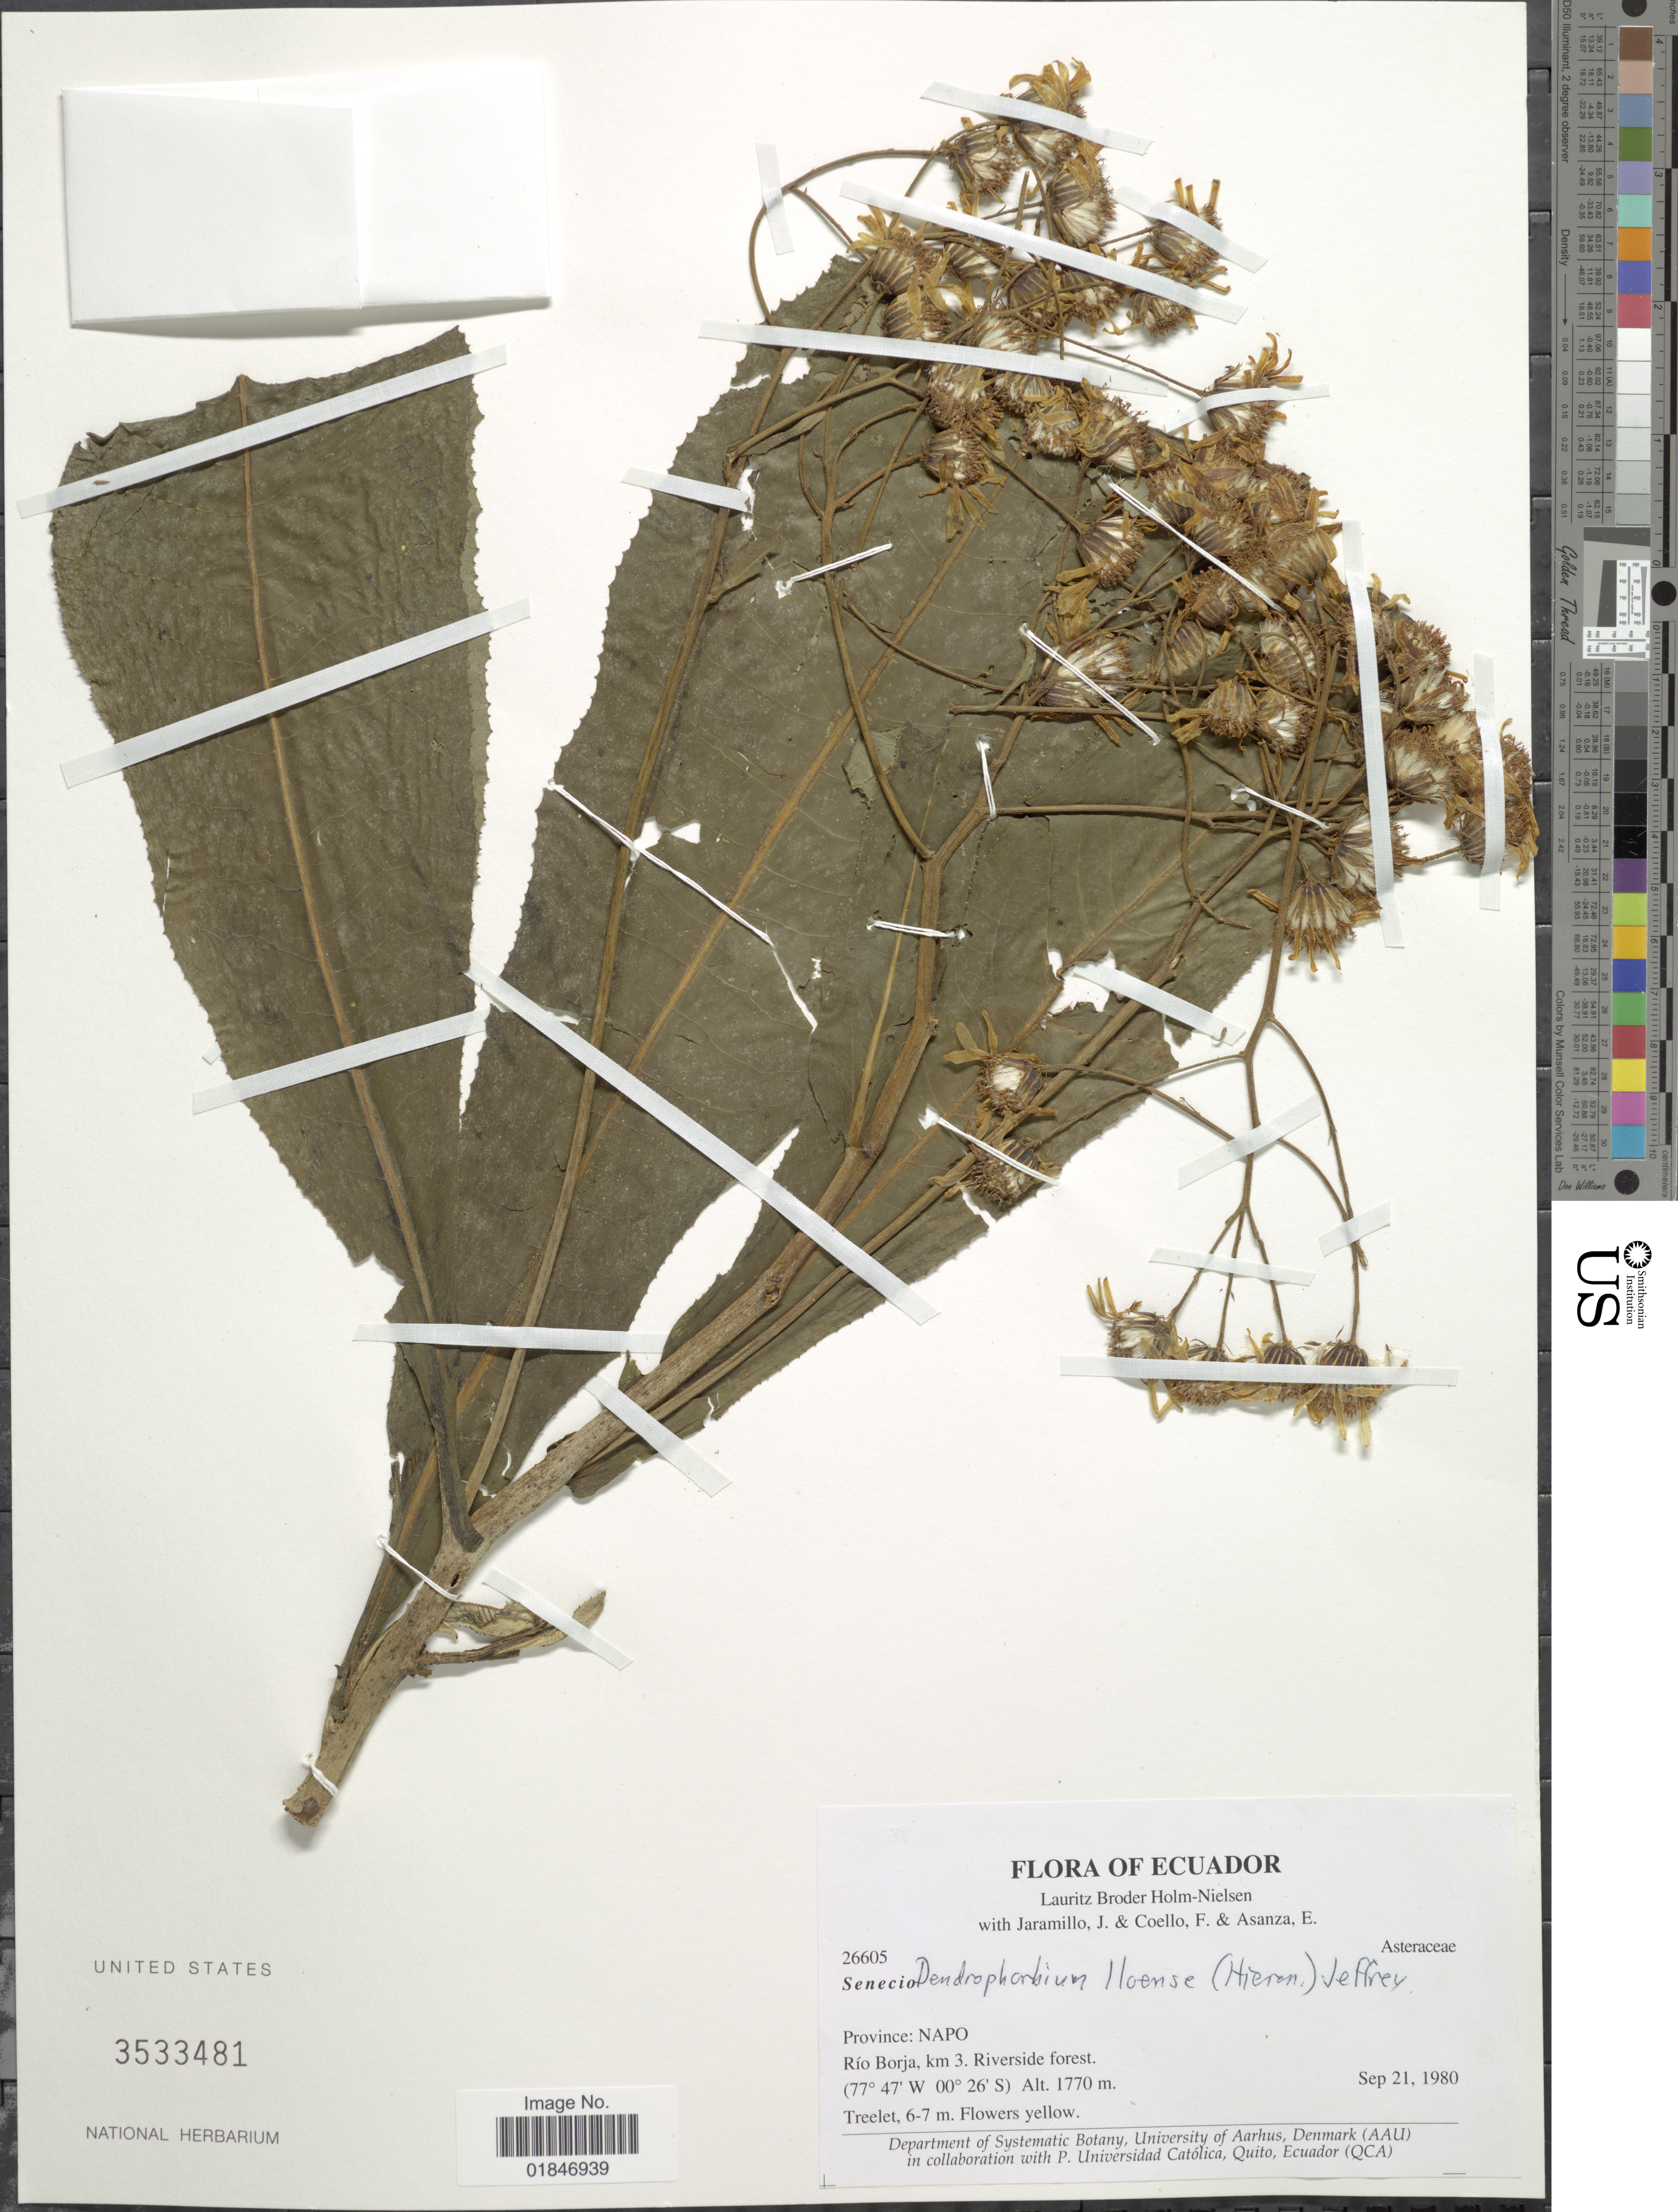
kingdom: Plantae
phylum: Tracheophyta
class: Magnoliopsida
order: Asterales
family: Asteraceae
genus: Dendrophorbium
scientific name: Dendrophorbium iloense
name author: (Hieron.) C. Jeffrey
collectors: L. B. Holm-Nielsen, J. Jaramillo, F. Coello & E. Asanza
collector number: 26605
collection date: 1980-09-21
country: Ecuador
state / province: Napo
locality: Province: Napo. Rio Borja, km 3 Riverside forest.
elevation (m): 1770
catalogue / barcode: US 3533481